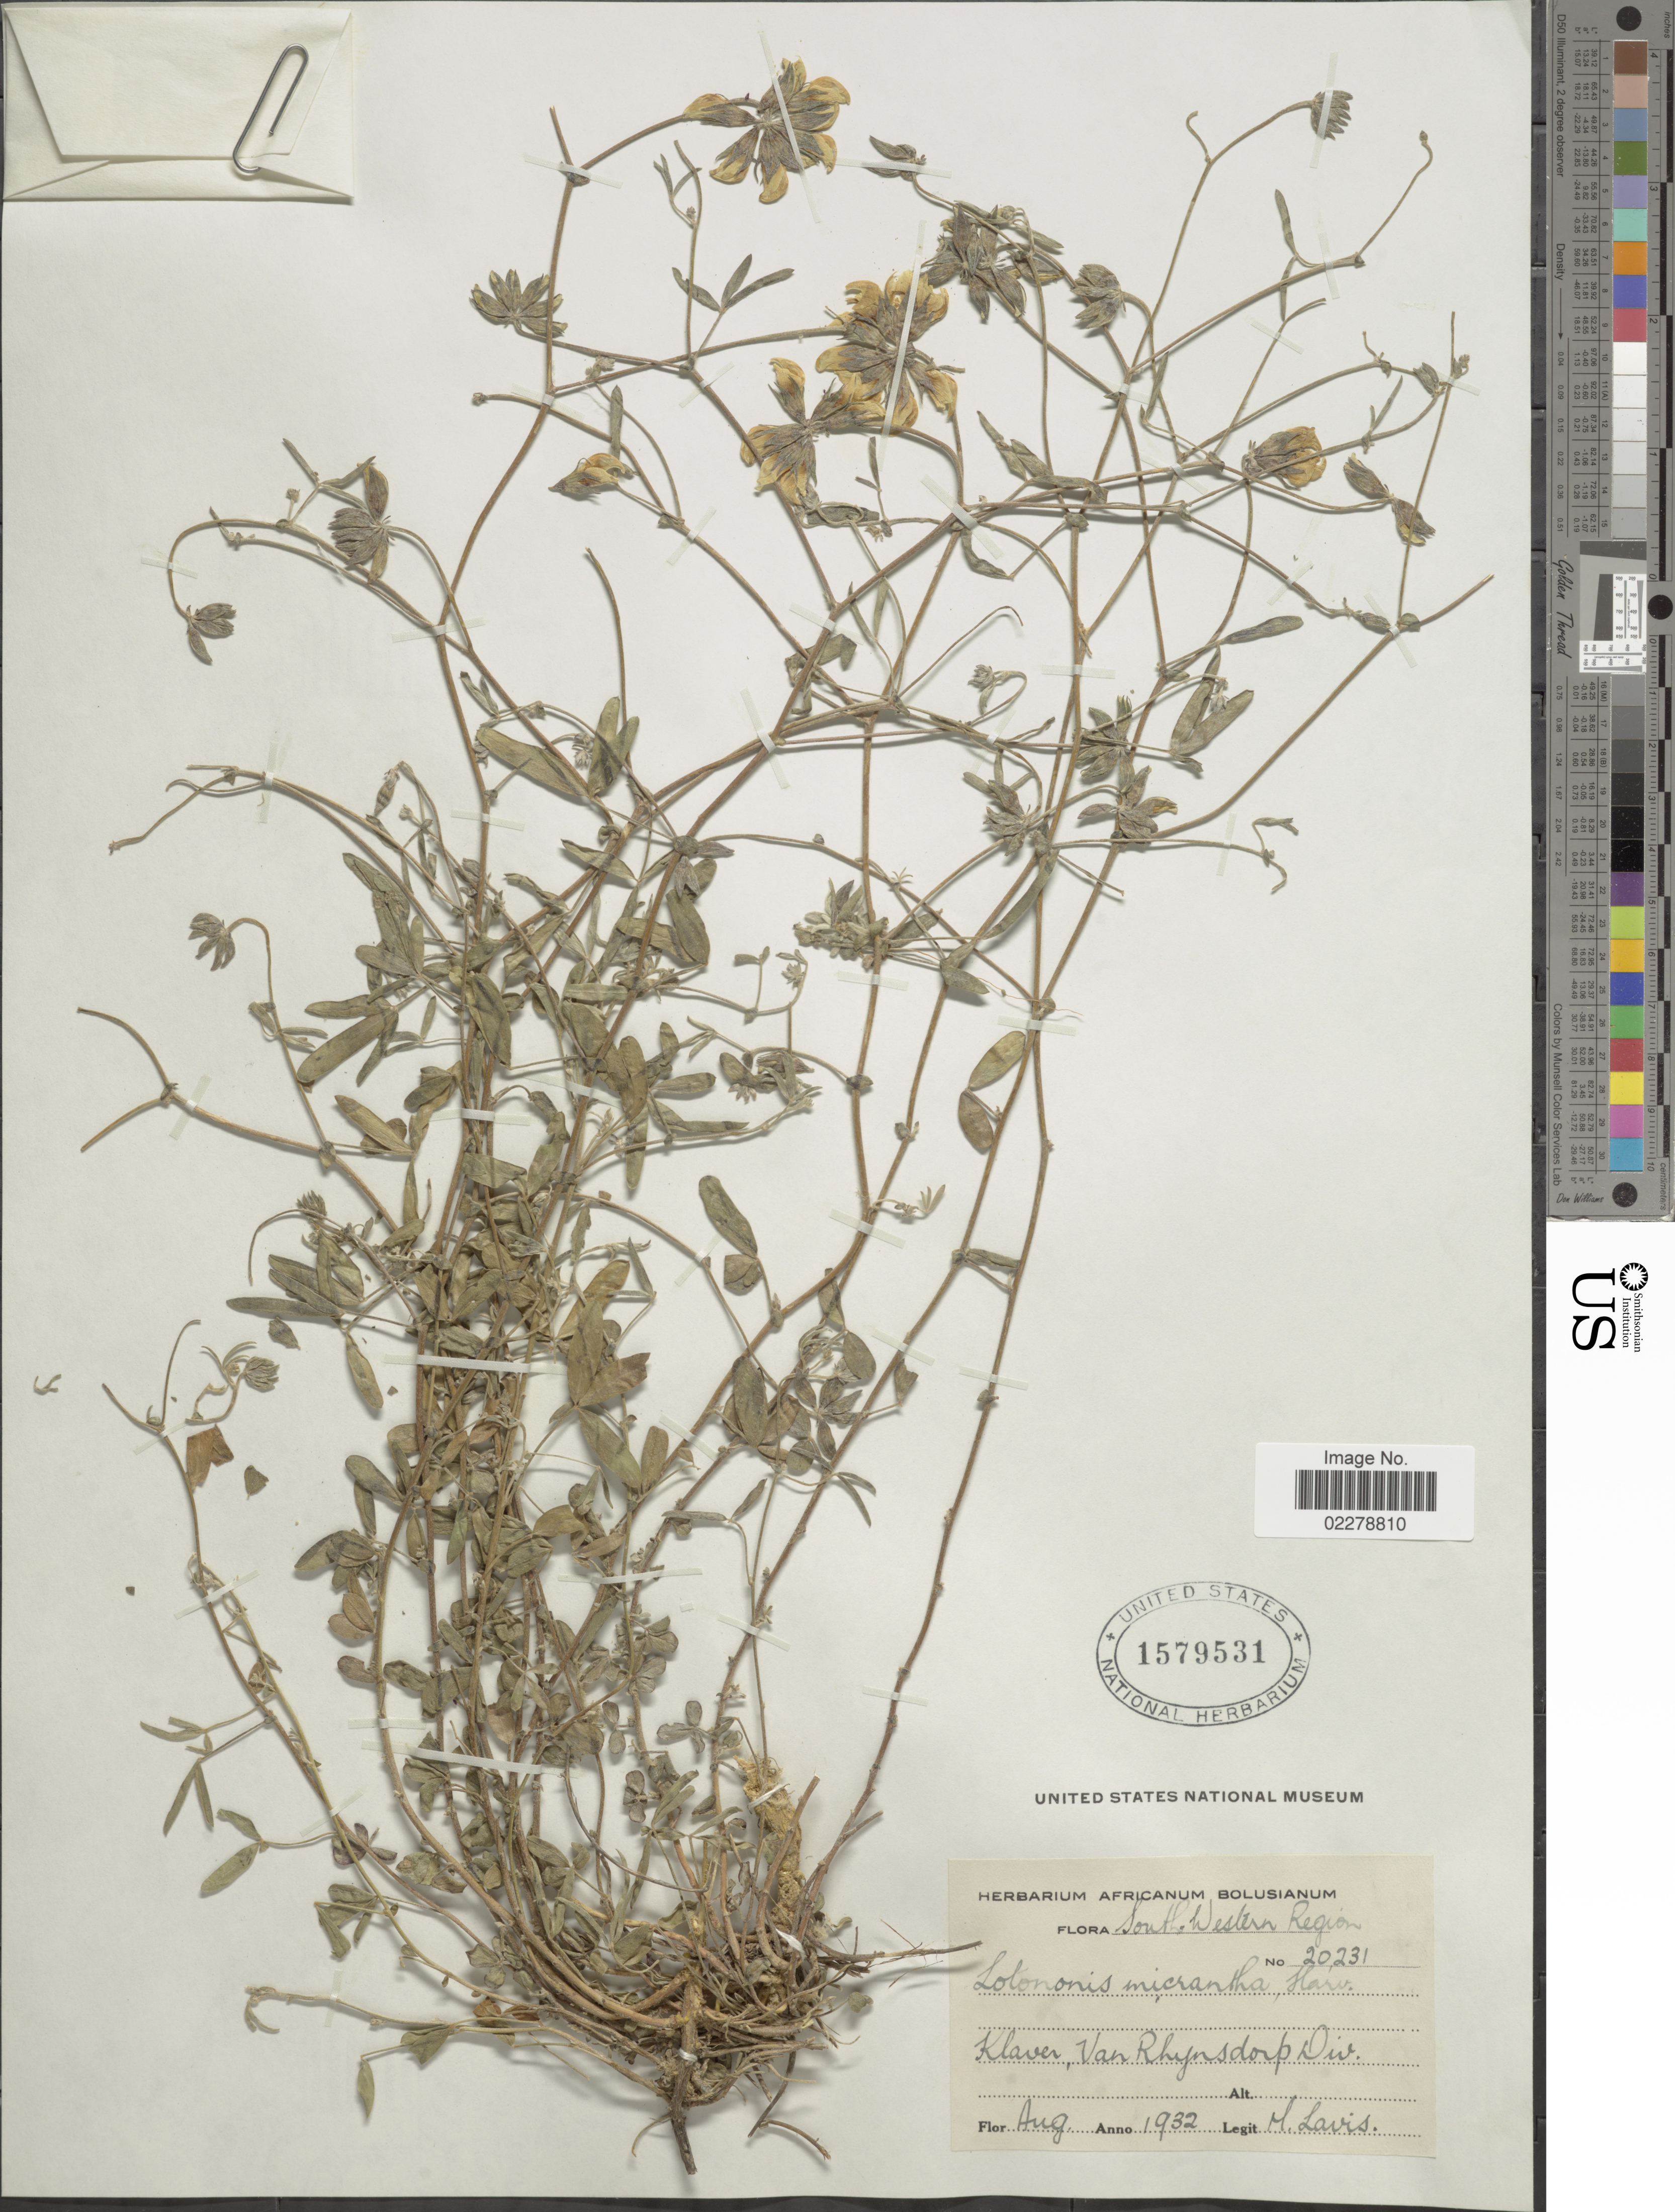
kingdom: Plantae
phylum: Tracheophyta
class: Magnoliopsida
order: Fabales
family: Fabaceae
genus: Lotononis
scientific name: Lotononis micrantha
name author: (E. Mey.) Benth.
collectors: M. Lavis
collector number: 20231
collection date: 1932-08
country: South Africa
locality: South Western Region. Klaver. Vanrhynsdorp Div.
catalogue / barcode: US 1579531